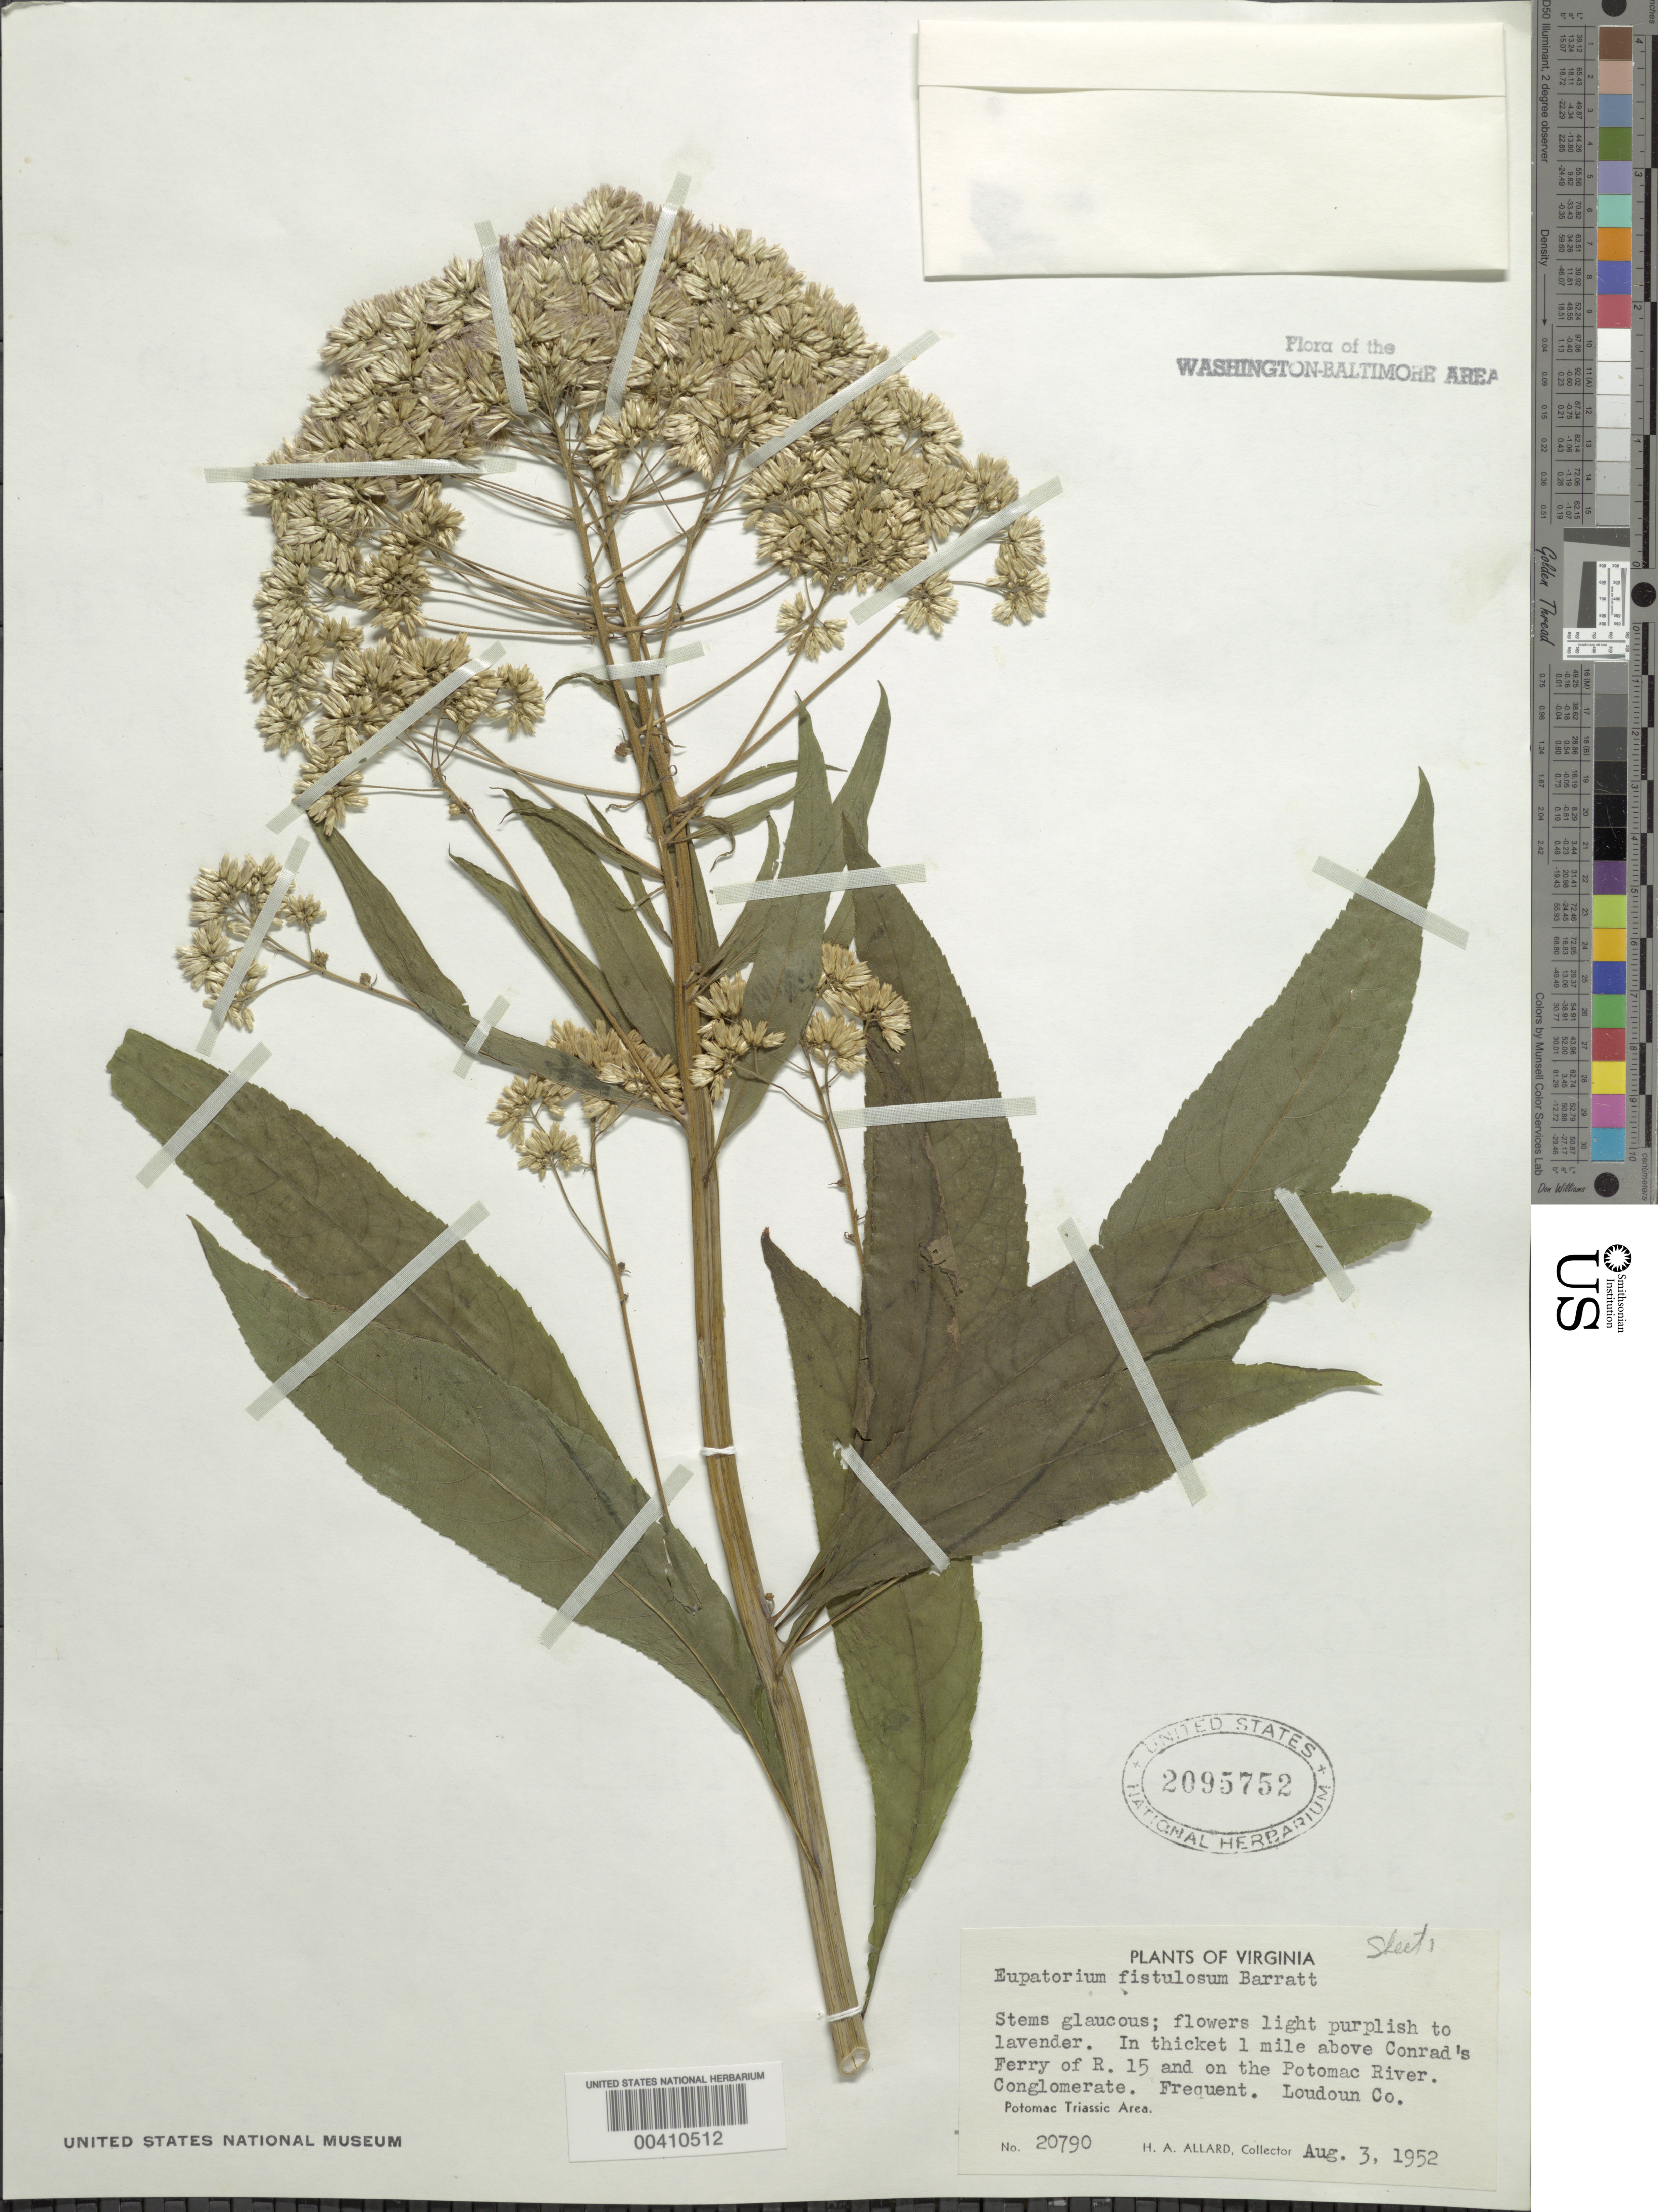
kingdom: Plantae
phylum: Tracheophyta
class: Magnoliopsida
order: Asterales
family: Asteraceae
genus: Eupatorium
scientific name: Eupatorium fistulosum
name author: Barratt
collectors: H. A. Allard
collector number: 20790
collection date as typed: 03 Aug 1952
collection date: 1952-08-03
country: United States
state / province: Virginia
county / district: Loudoun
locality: Above Conrad's Ferry off Rt. 15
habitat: In thicket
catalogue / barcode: US 2095752